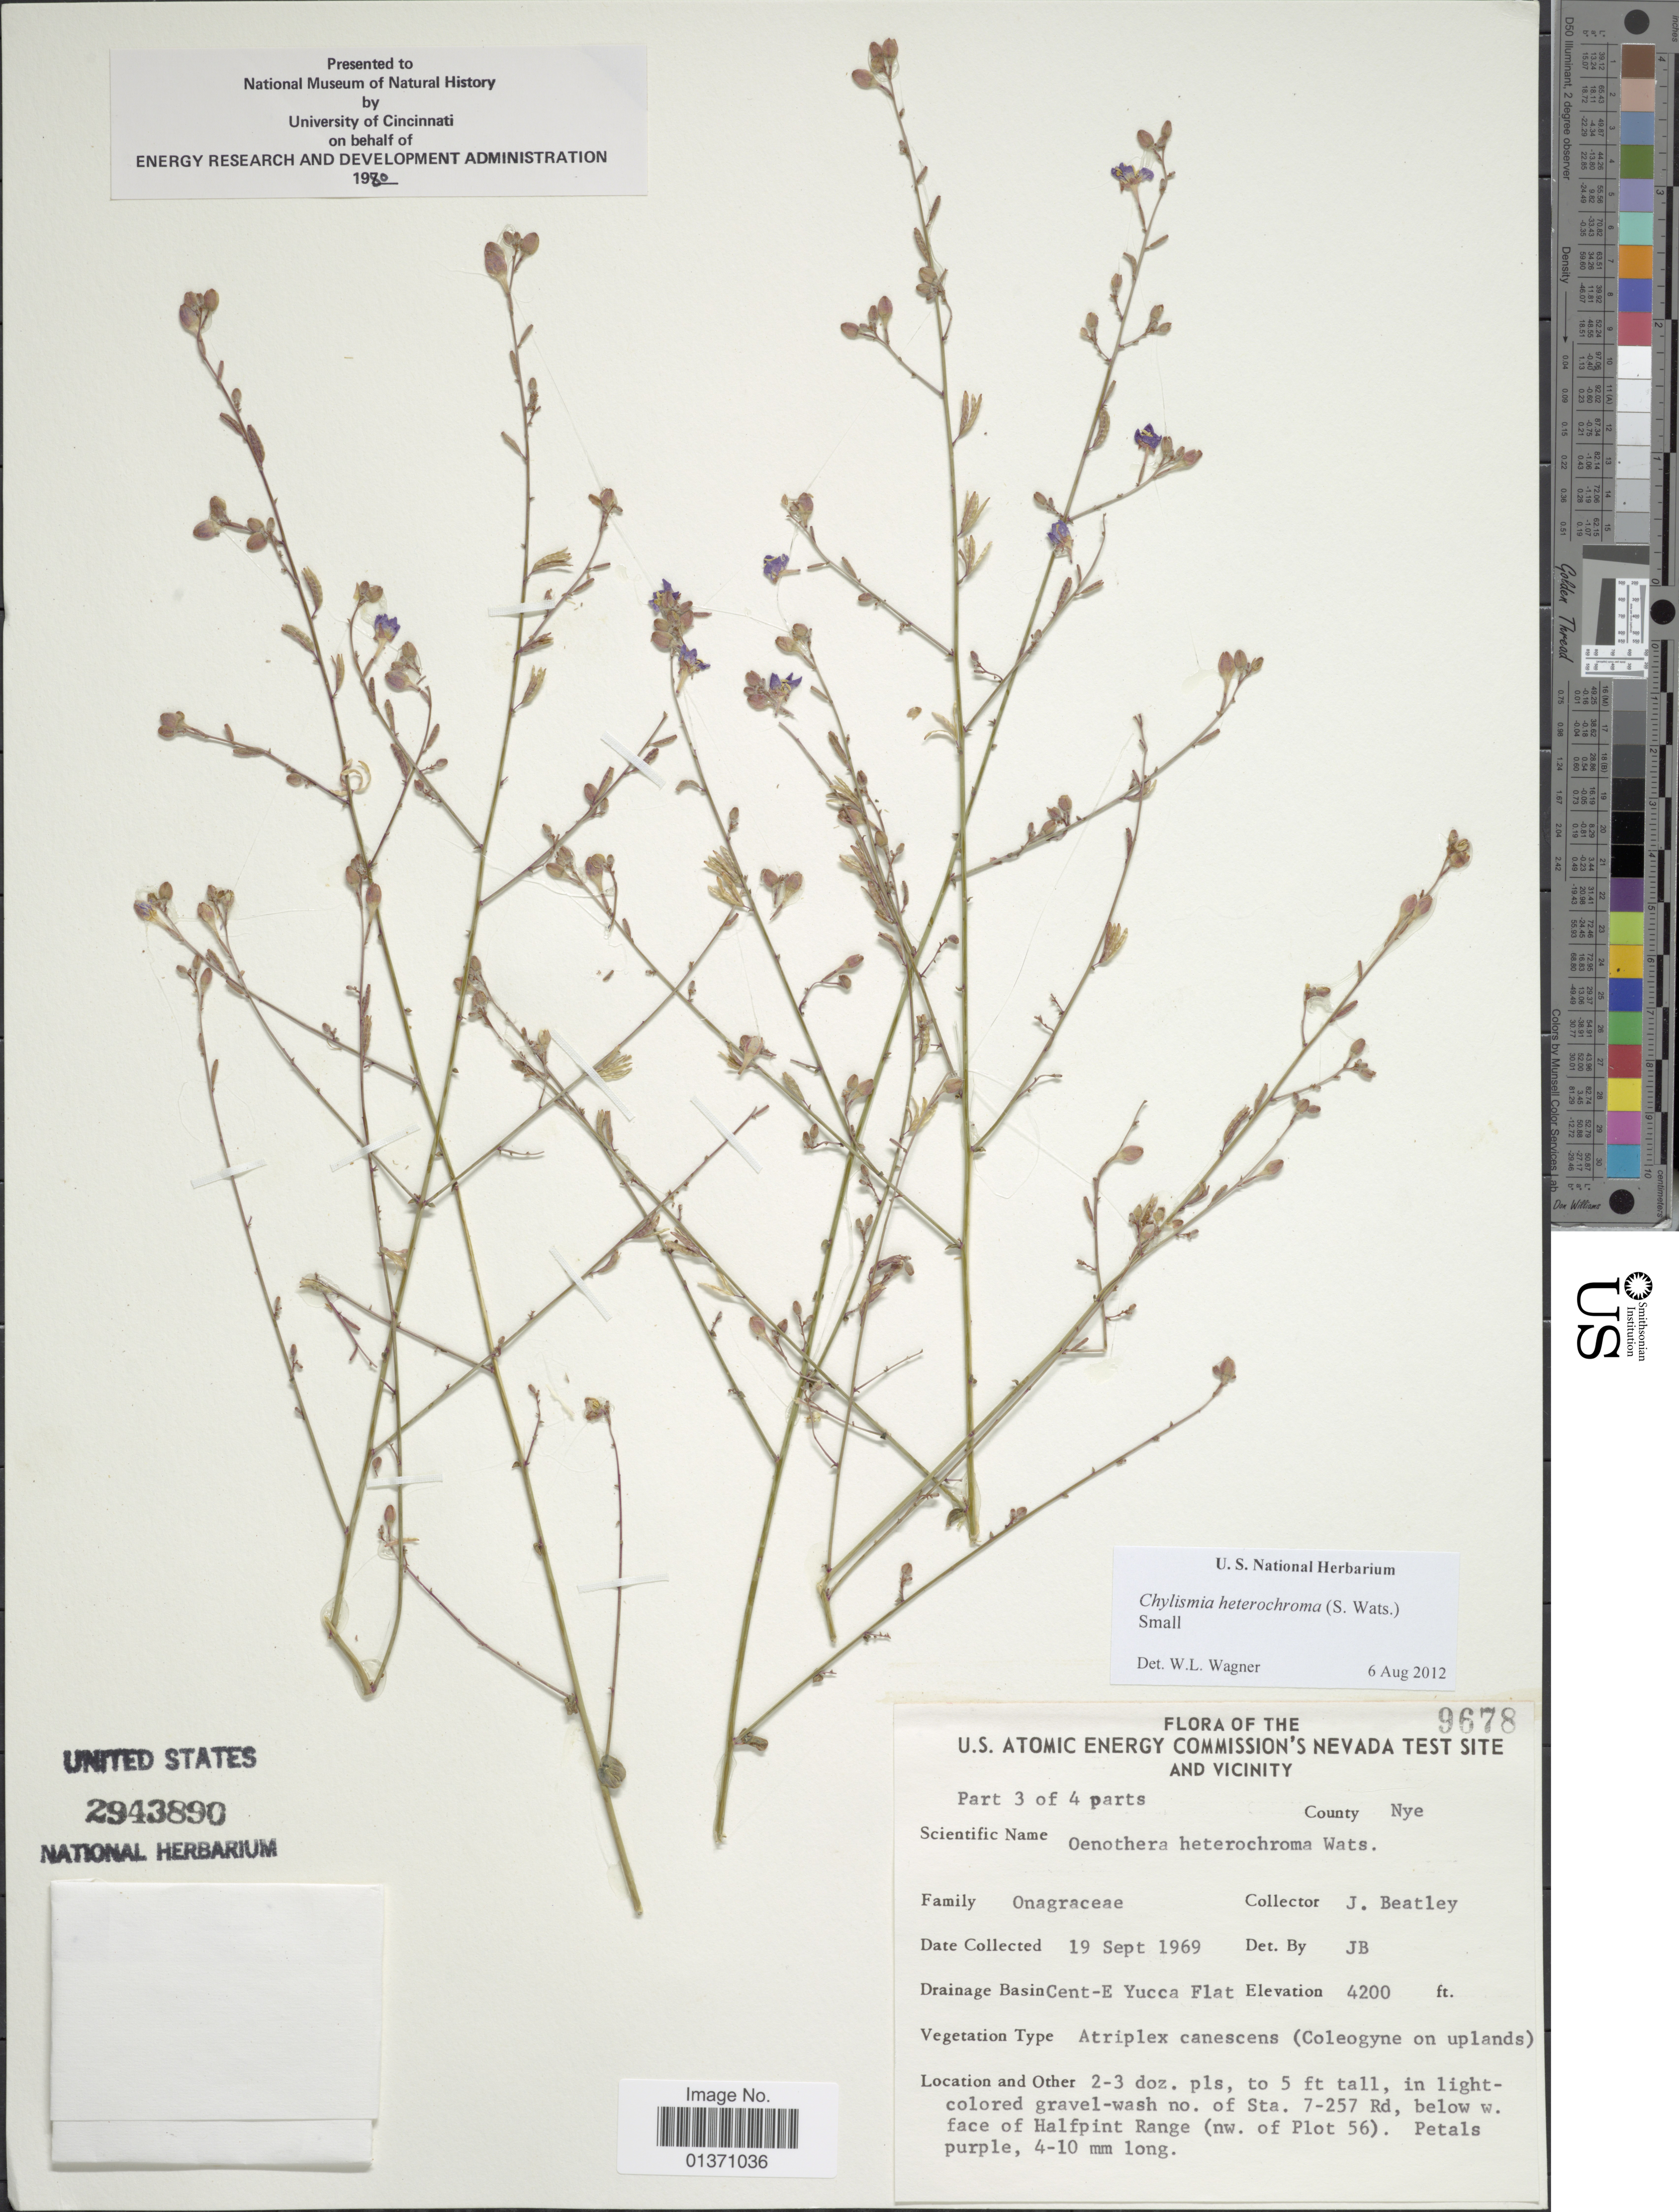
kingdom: Plantae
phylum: Tracheophyta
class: Magnoliopsida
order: Myrtales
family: Onagraceae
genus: Chylismia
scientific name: Chylismia heterochroma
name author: (S. Watson) Small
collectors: J. C. Beatley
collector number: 9678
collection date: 1969-09-19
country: United States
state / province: Nevada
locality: U. S. Atomic Energy Commission's Nevada Test Site and Vicinity, Cent-E Yucca Flat, gravel-wash no. of Sta. 7-257 Rd, below w. face of Halfpint Range (nw. of Plot 56), County Nye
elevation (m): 1280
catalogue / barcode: US 2943890